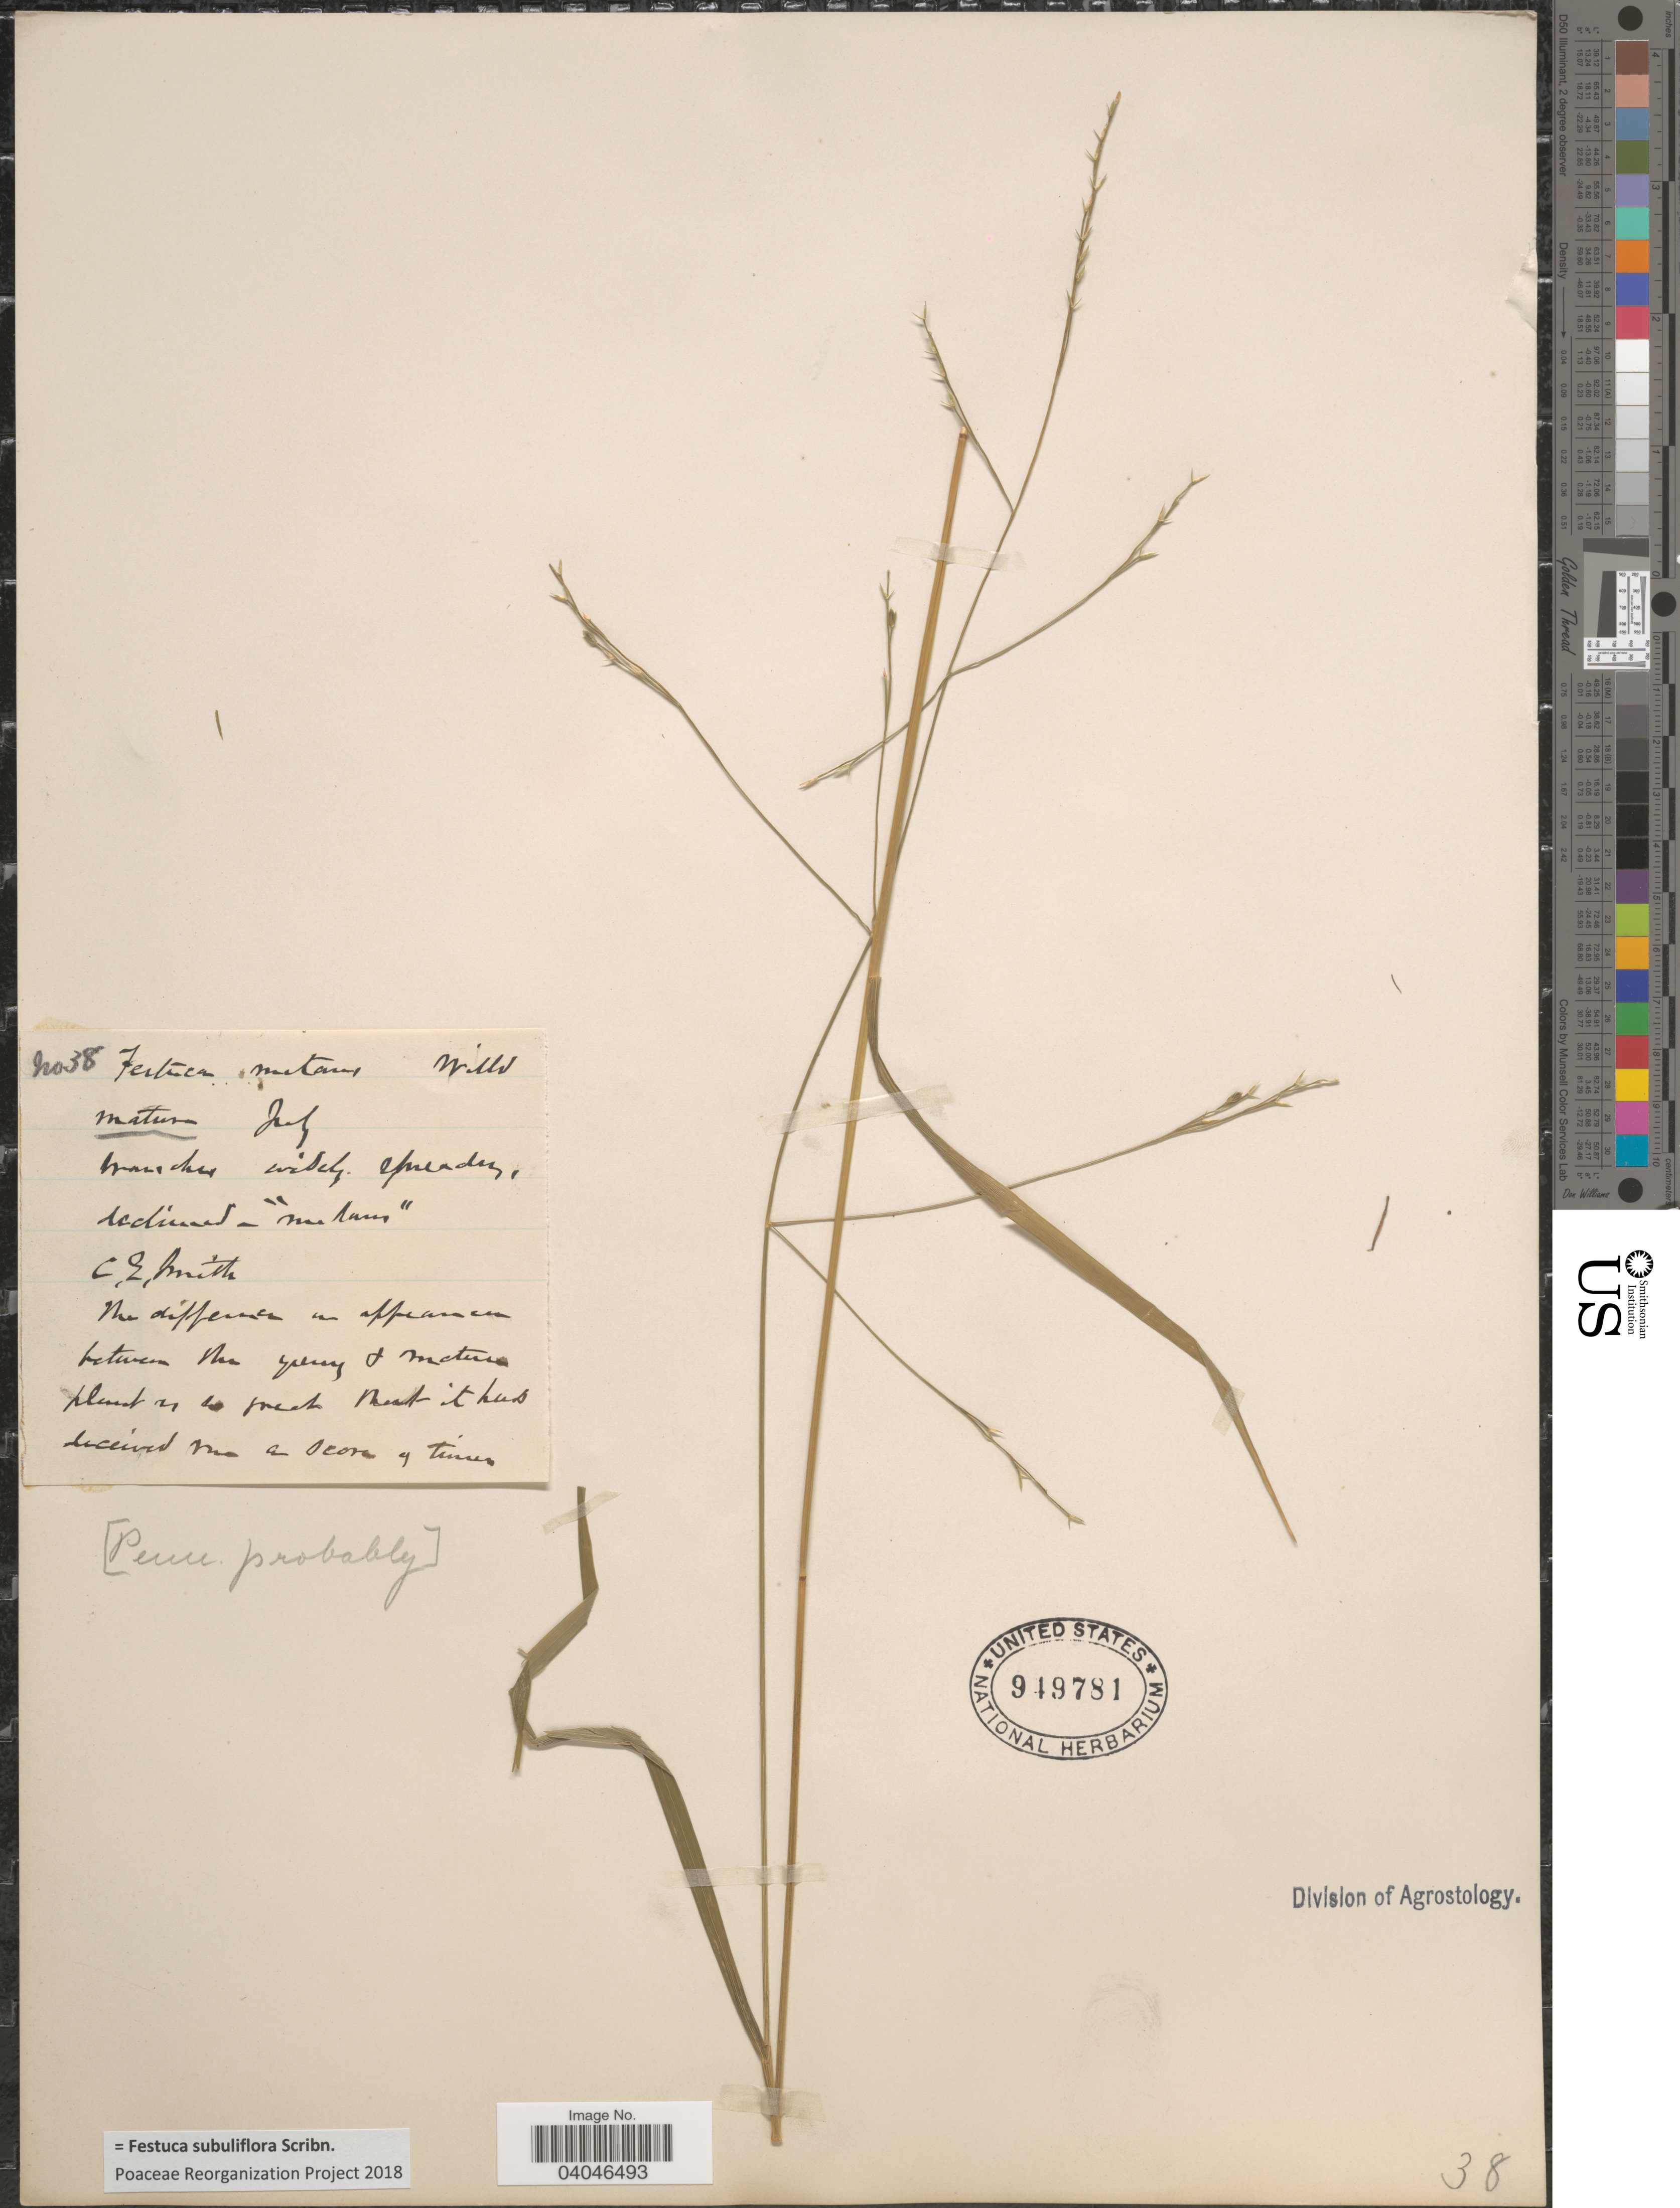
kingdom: Plantae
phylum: Tracheophyta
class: Liliopsida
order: Poales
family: Poaceae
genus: Festuca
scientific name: Festuca subuliflora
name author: Scribn.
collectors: C. E. Smith Jr.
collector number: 38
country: Peru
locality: Peru probably.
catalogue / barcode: US 949781